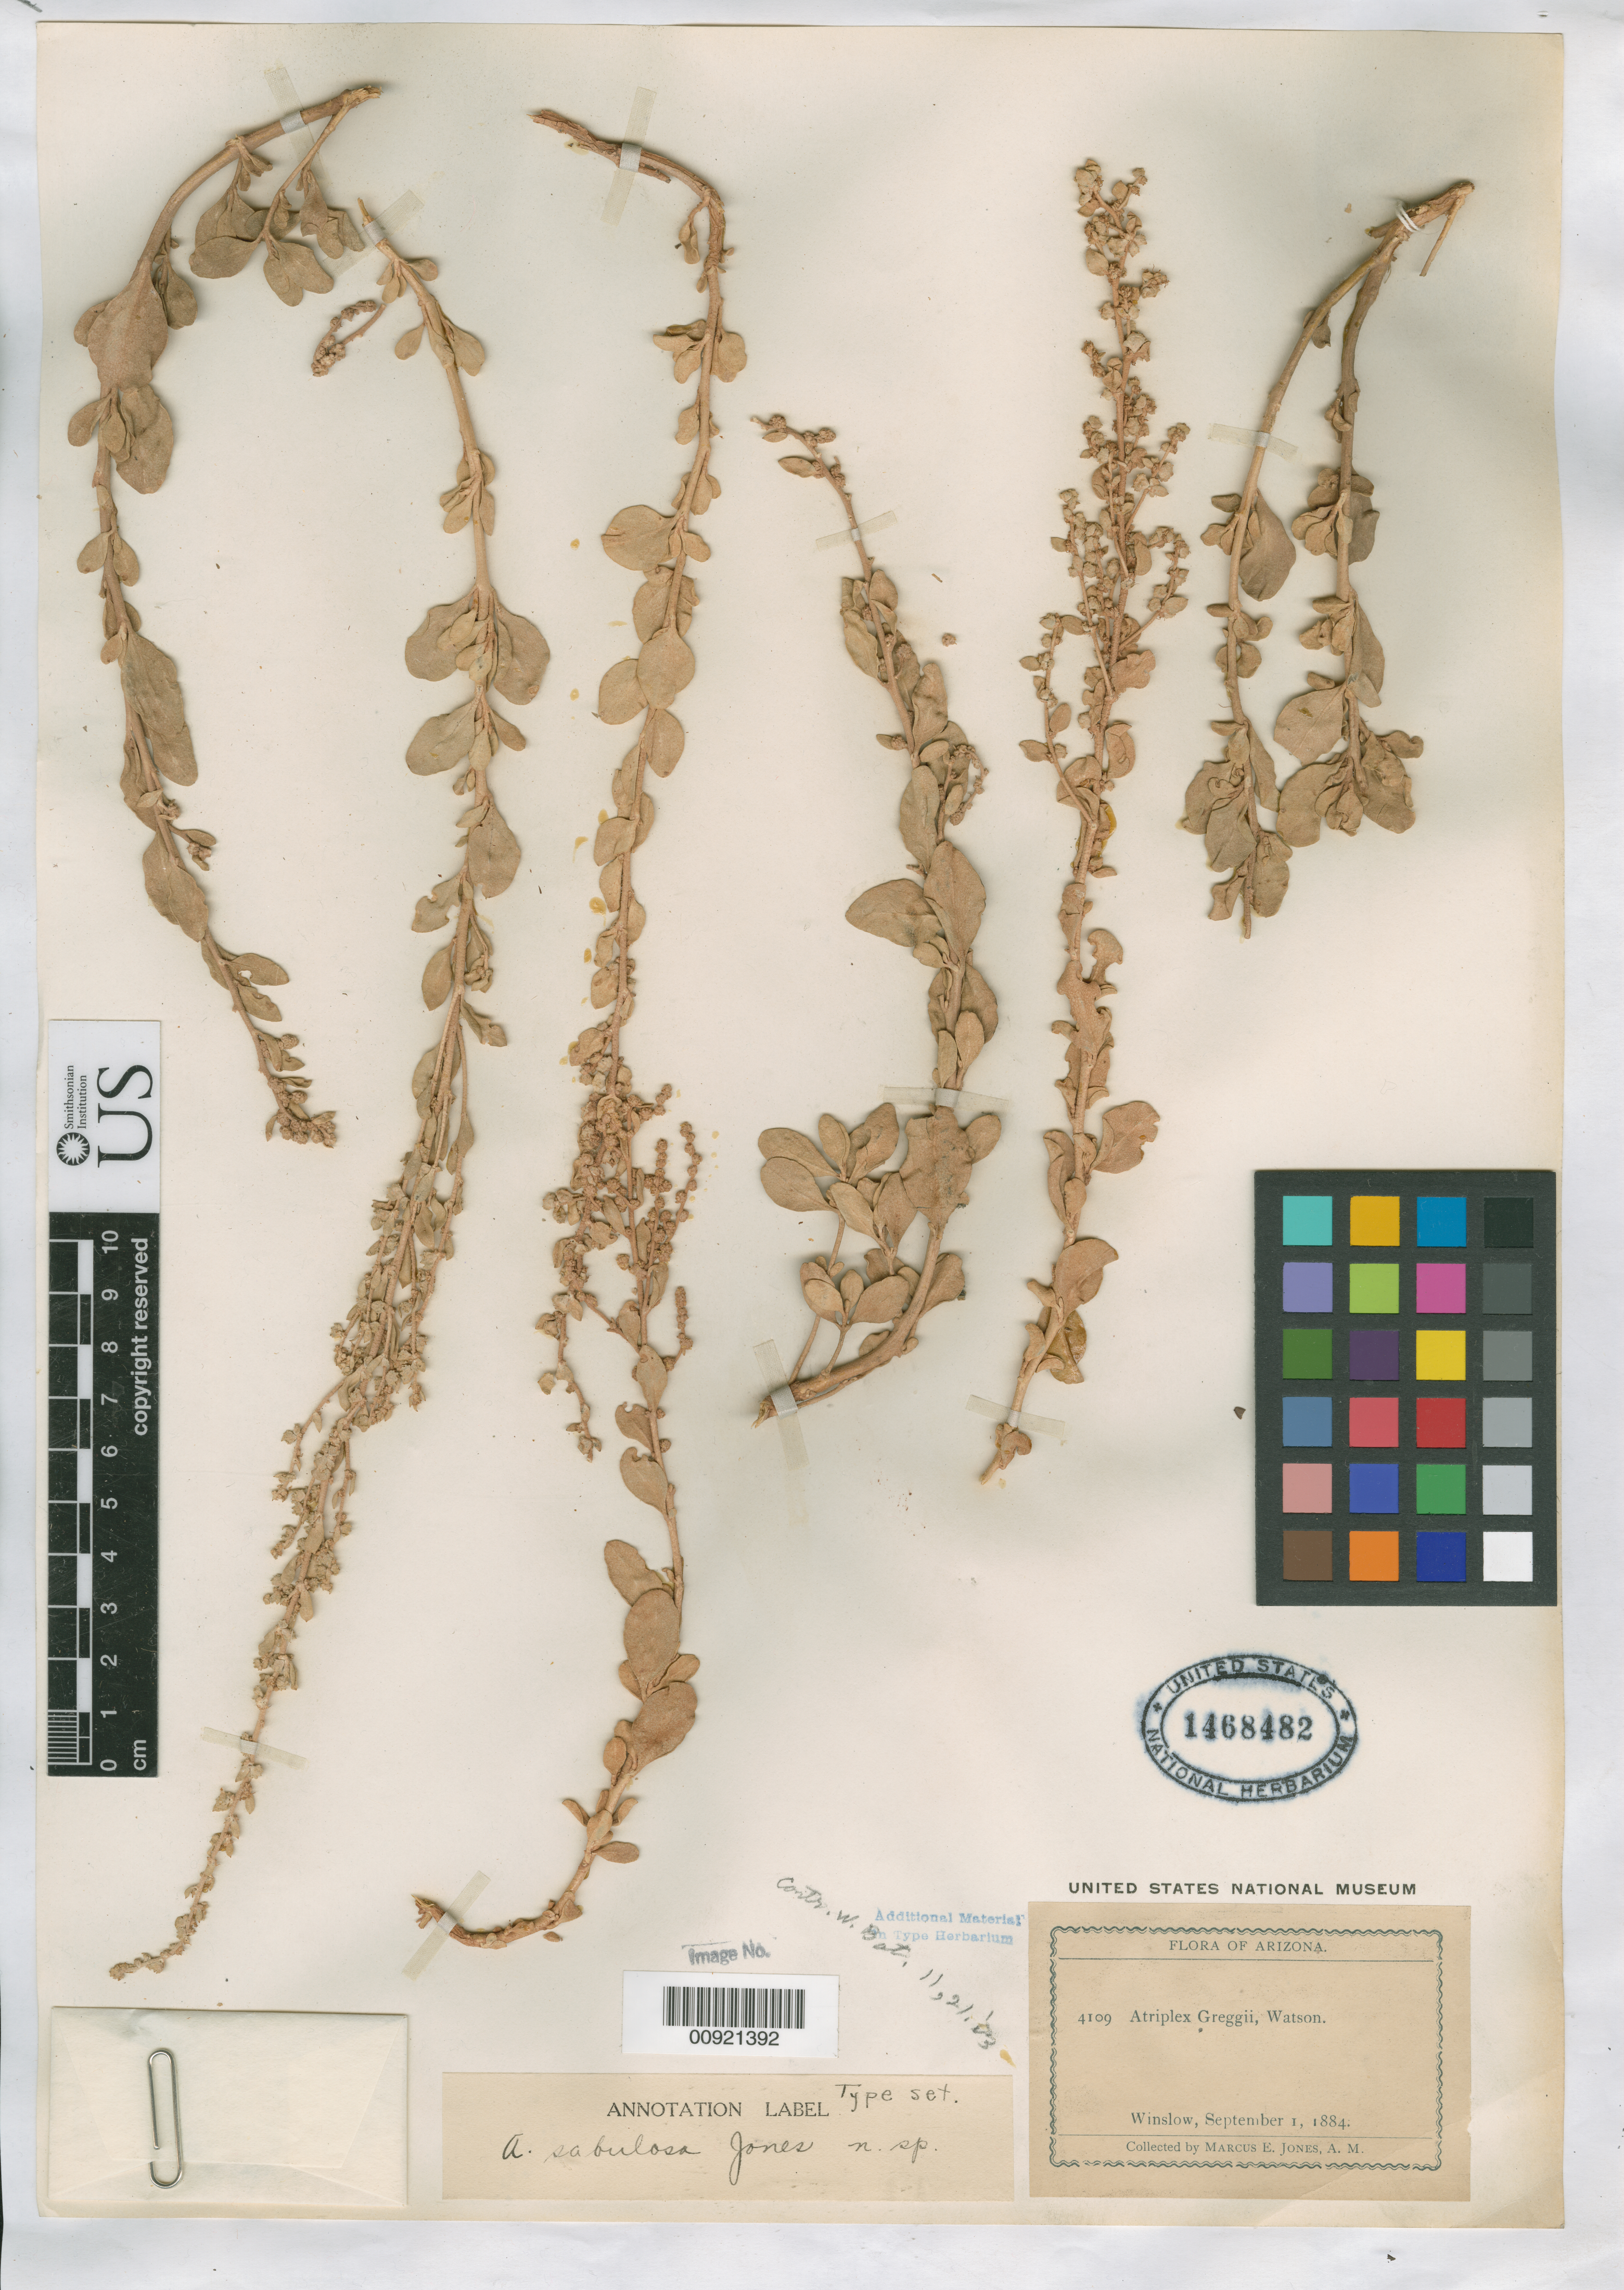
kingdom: Plantae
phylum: Tracheophyta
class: Magnoliopsida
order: Caryophyllales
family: Amaranthaceae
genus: Atriplex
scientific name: Atriplex sabulosa M.E. Jones, nom. illeg.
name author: M.E. Jones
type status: Type Collection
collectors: M. E. Jones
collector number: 4109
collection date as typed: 01 Sep 1884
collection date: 1884-09-01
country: United States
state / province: Arizona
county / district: Navajo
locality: Winslow.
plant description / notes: Later homonym of Atriplex sabulosa Rouy (1890). Currently accepted name as cited by Welsh & Crompton (1995).; Also a type of Atriplex jonesii Standl., nom. nov.; Replacement name for Atriplex sabulosa M.E. Jones (1903), nom. illeg., non Atriplex sabulosa Rouy (1890).; Also a type of Atriplex sabulosa M.E. Jones, nom. illeg.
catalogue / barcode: US 1468482